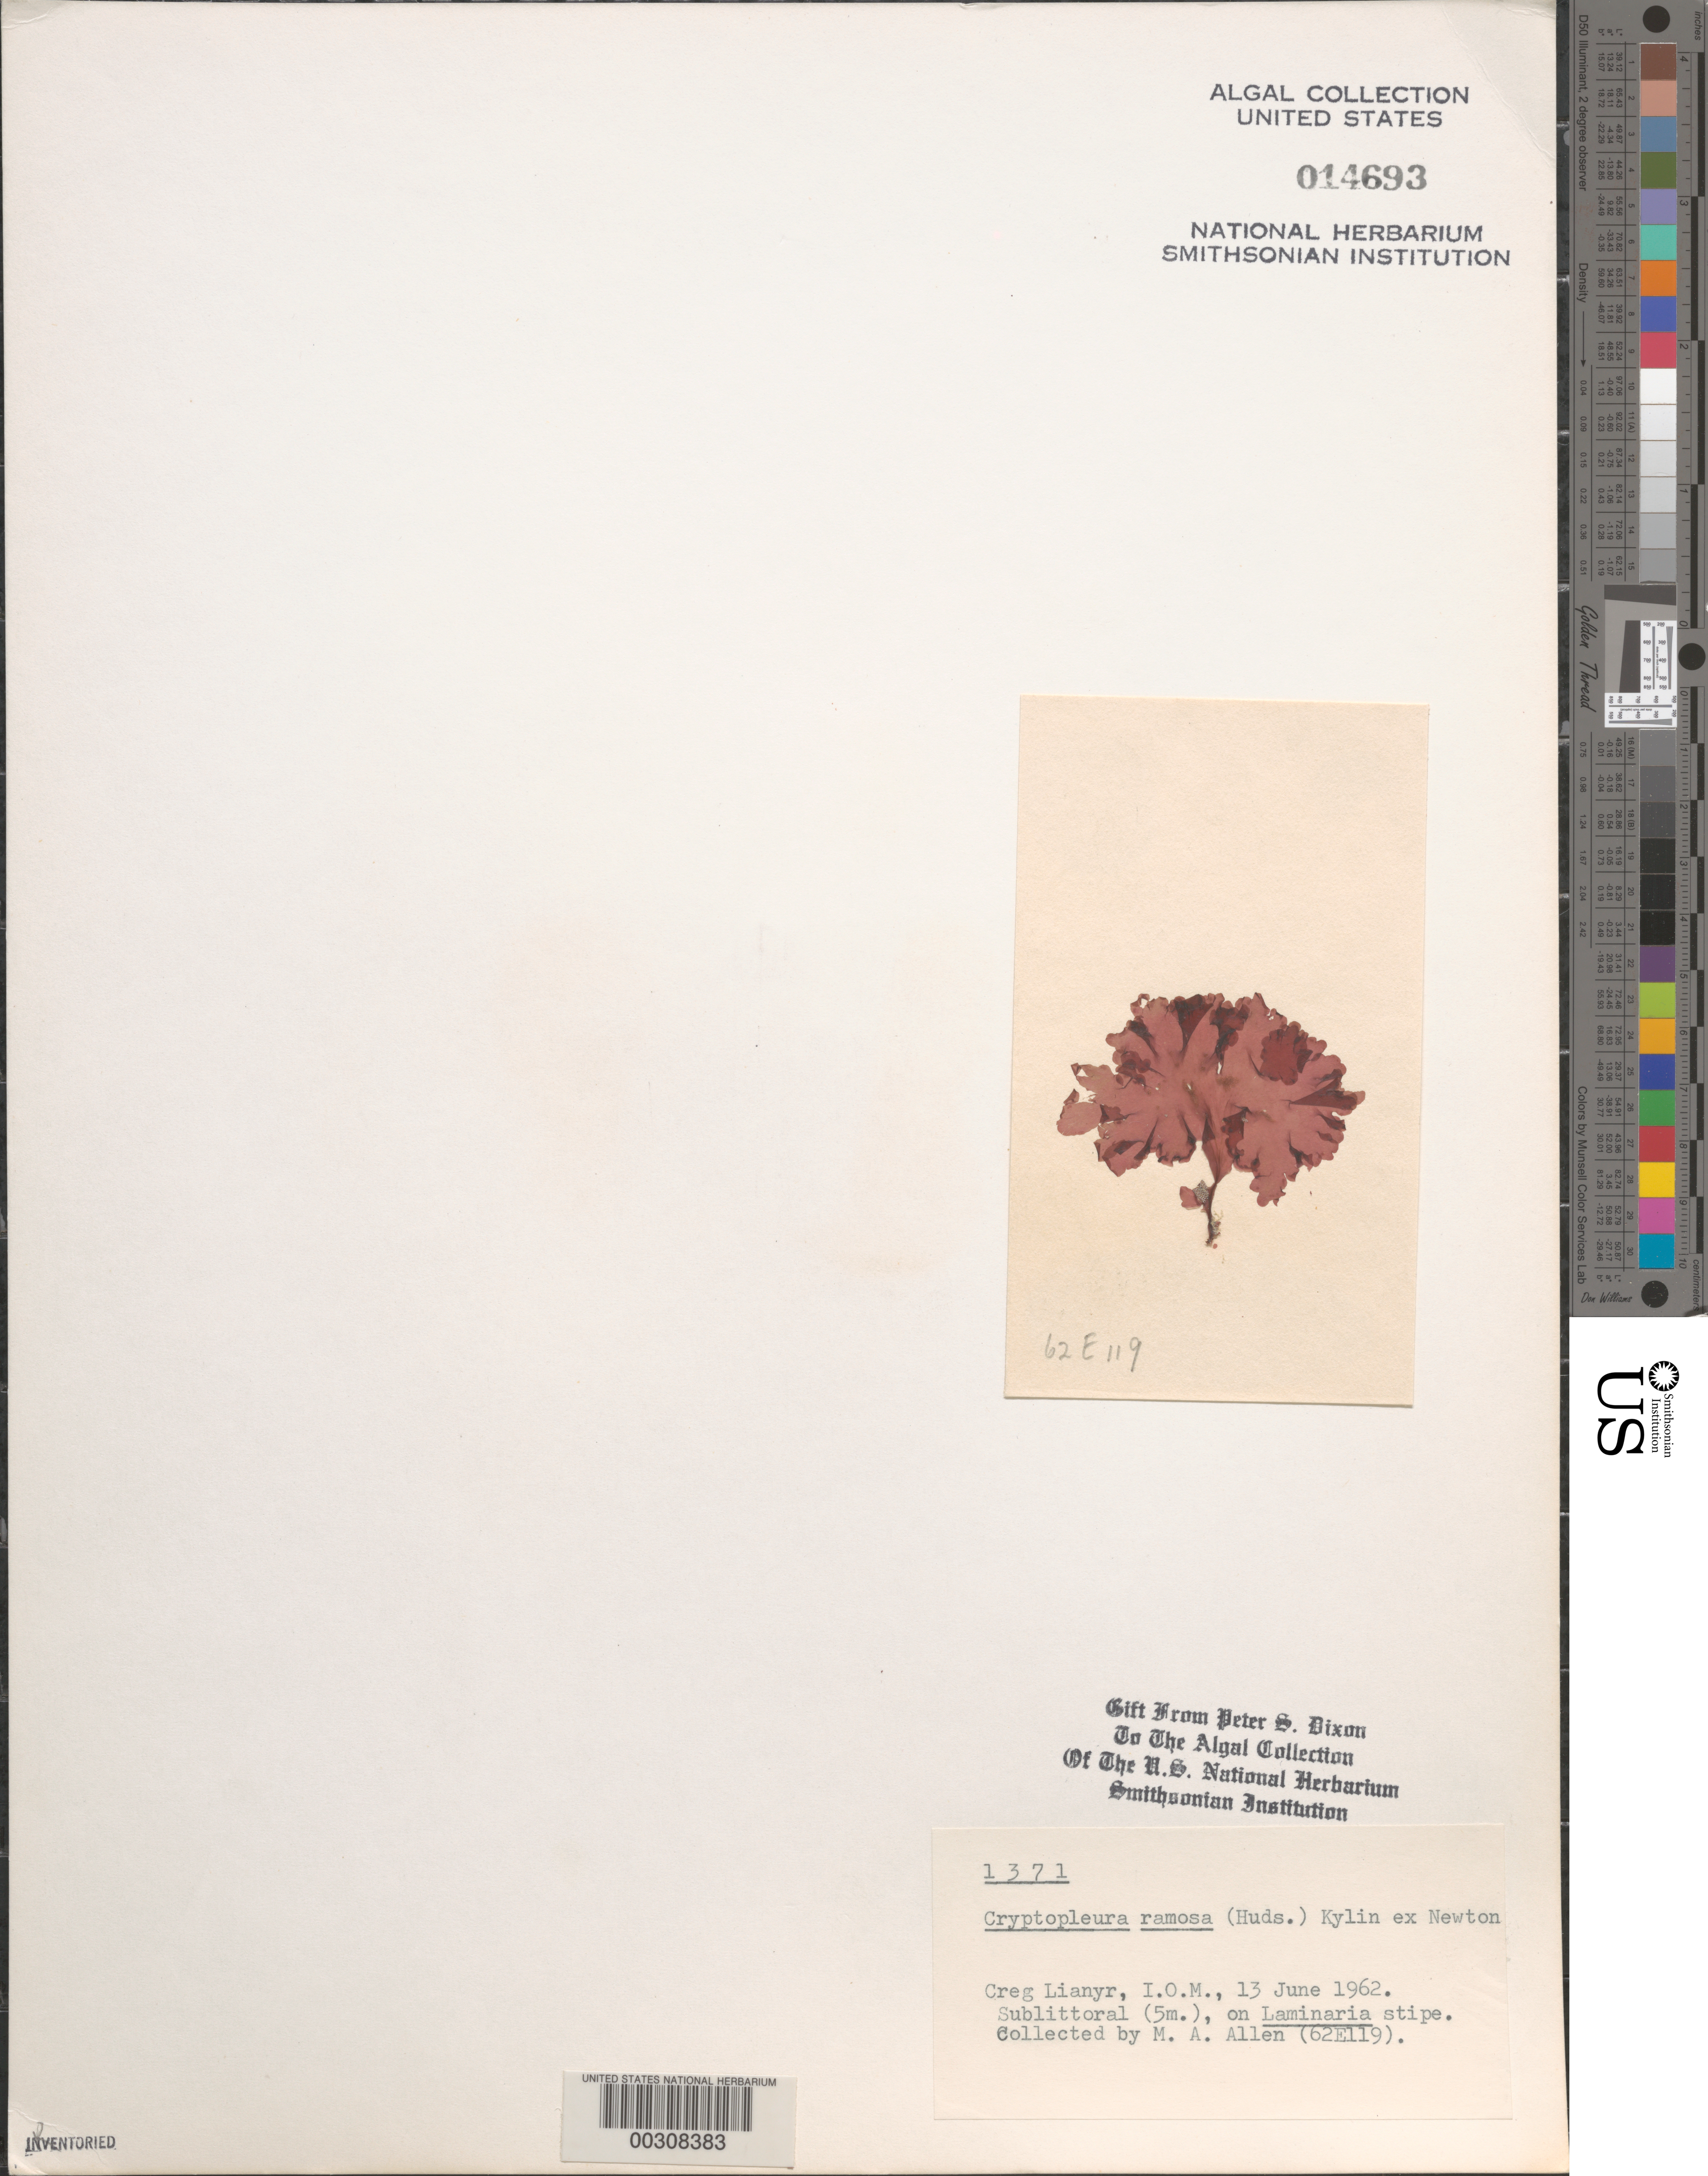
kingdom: Plantae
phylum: Rhodophyta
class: Florideophyceae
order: Ceramiales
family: Delesseriaceae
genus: Cryptopleura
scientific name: Cryptopleura ramosa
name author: (Huds.) L.M. Newton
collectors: M. A. Allen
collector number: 62E119 & PSD 1371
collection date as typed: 13 Jun 1962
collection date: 1962-06-13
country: United Kingdom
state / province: England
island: Isle of Man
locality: Creg Lianyr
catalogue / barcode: US 14693